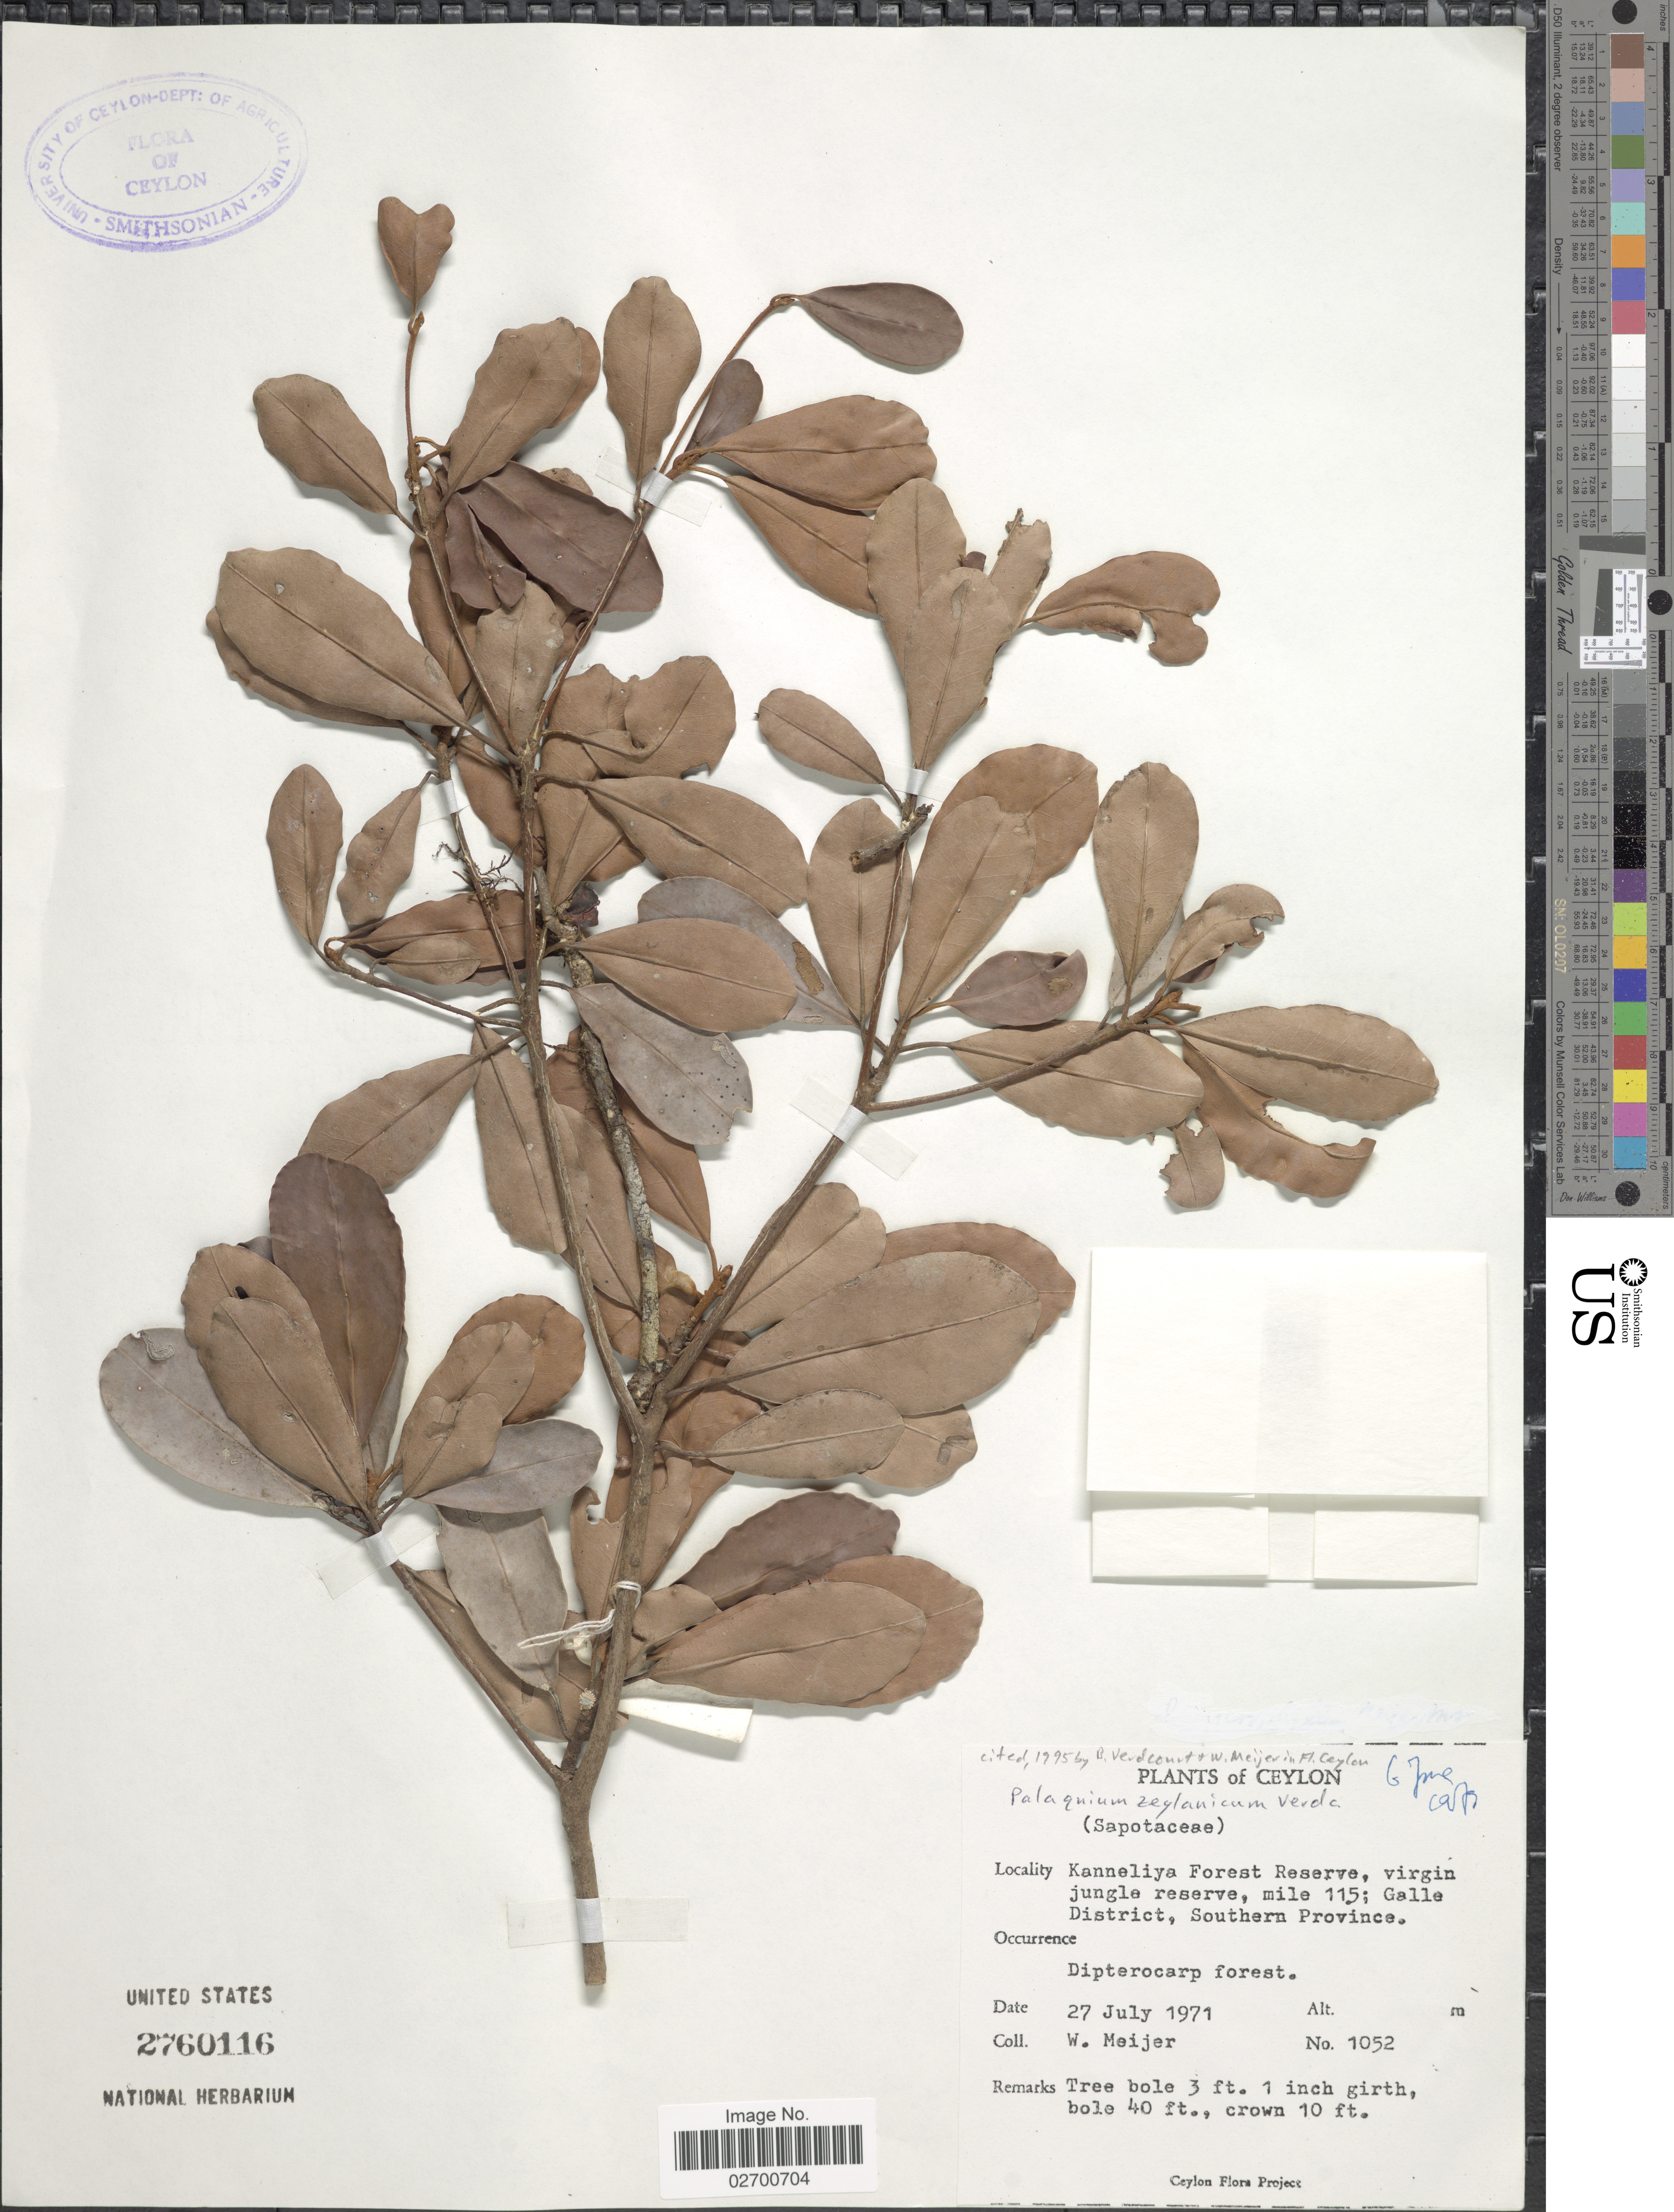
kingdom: Plantae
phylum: Tracheophyta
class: Magnoliopsida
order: Ericales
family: Sapotaceae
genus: Palaquium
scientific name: Palaquium zeylanicum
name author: Verdc.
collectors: W. Meijer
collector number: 1052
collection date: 1971-07-27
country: Sri Lanka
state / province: Southern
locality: Ceylon. Kenneliya Forest Reserve, virgin jungle reserve, mile 115; Galle District, Southern Province.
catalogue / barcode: US 2760116